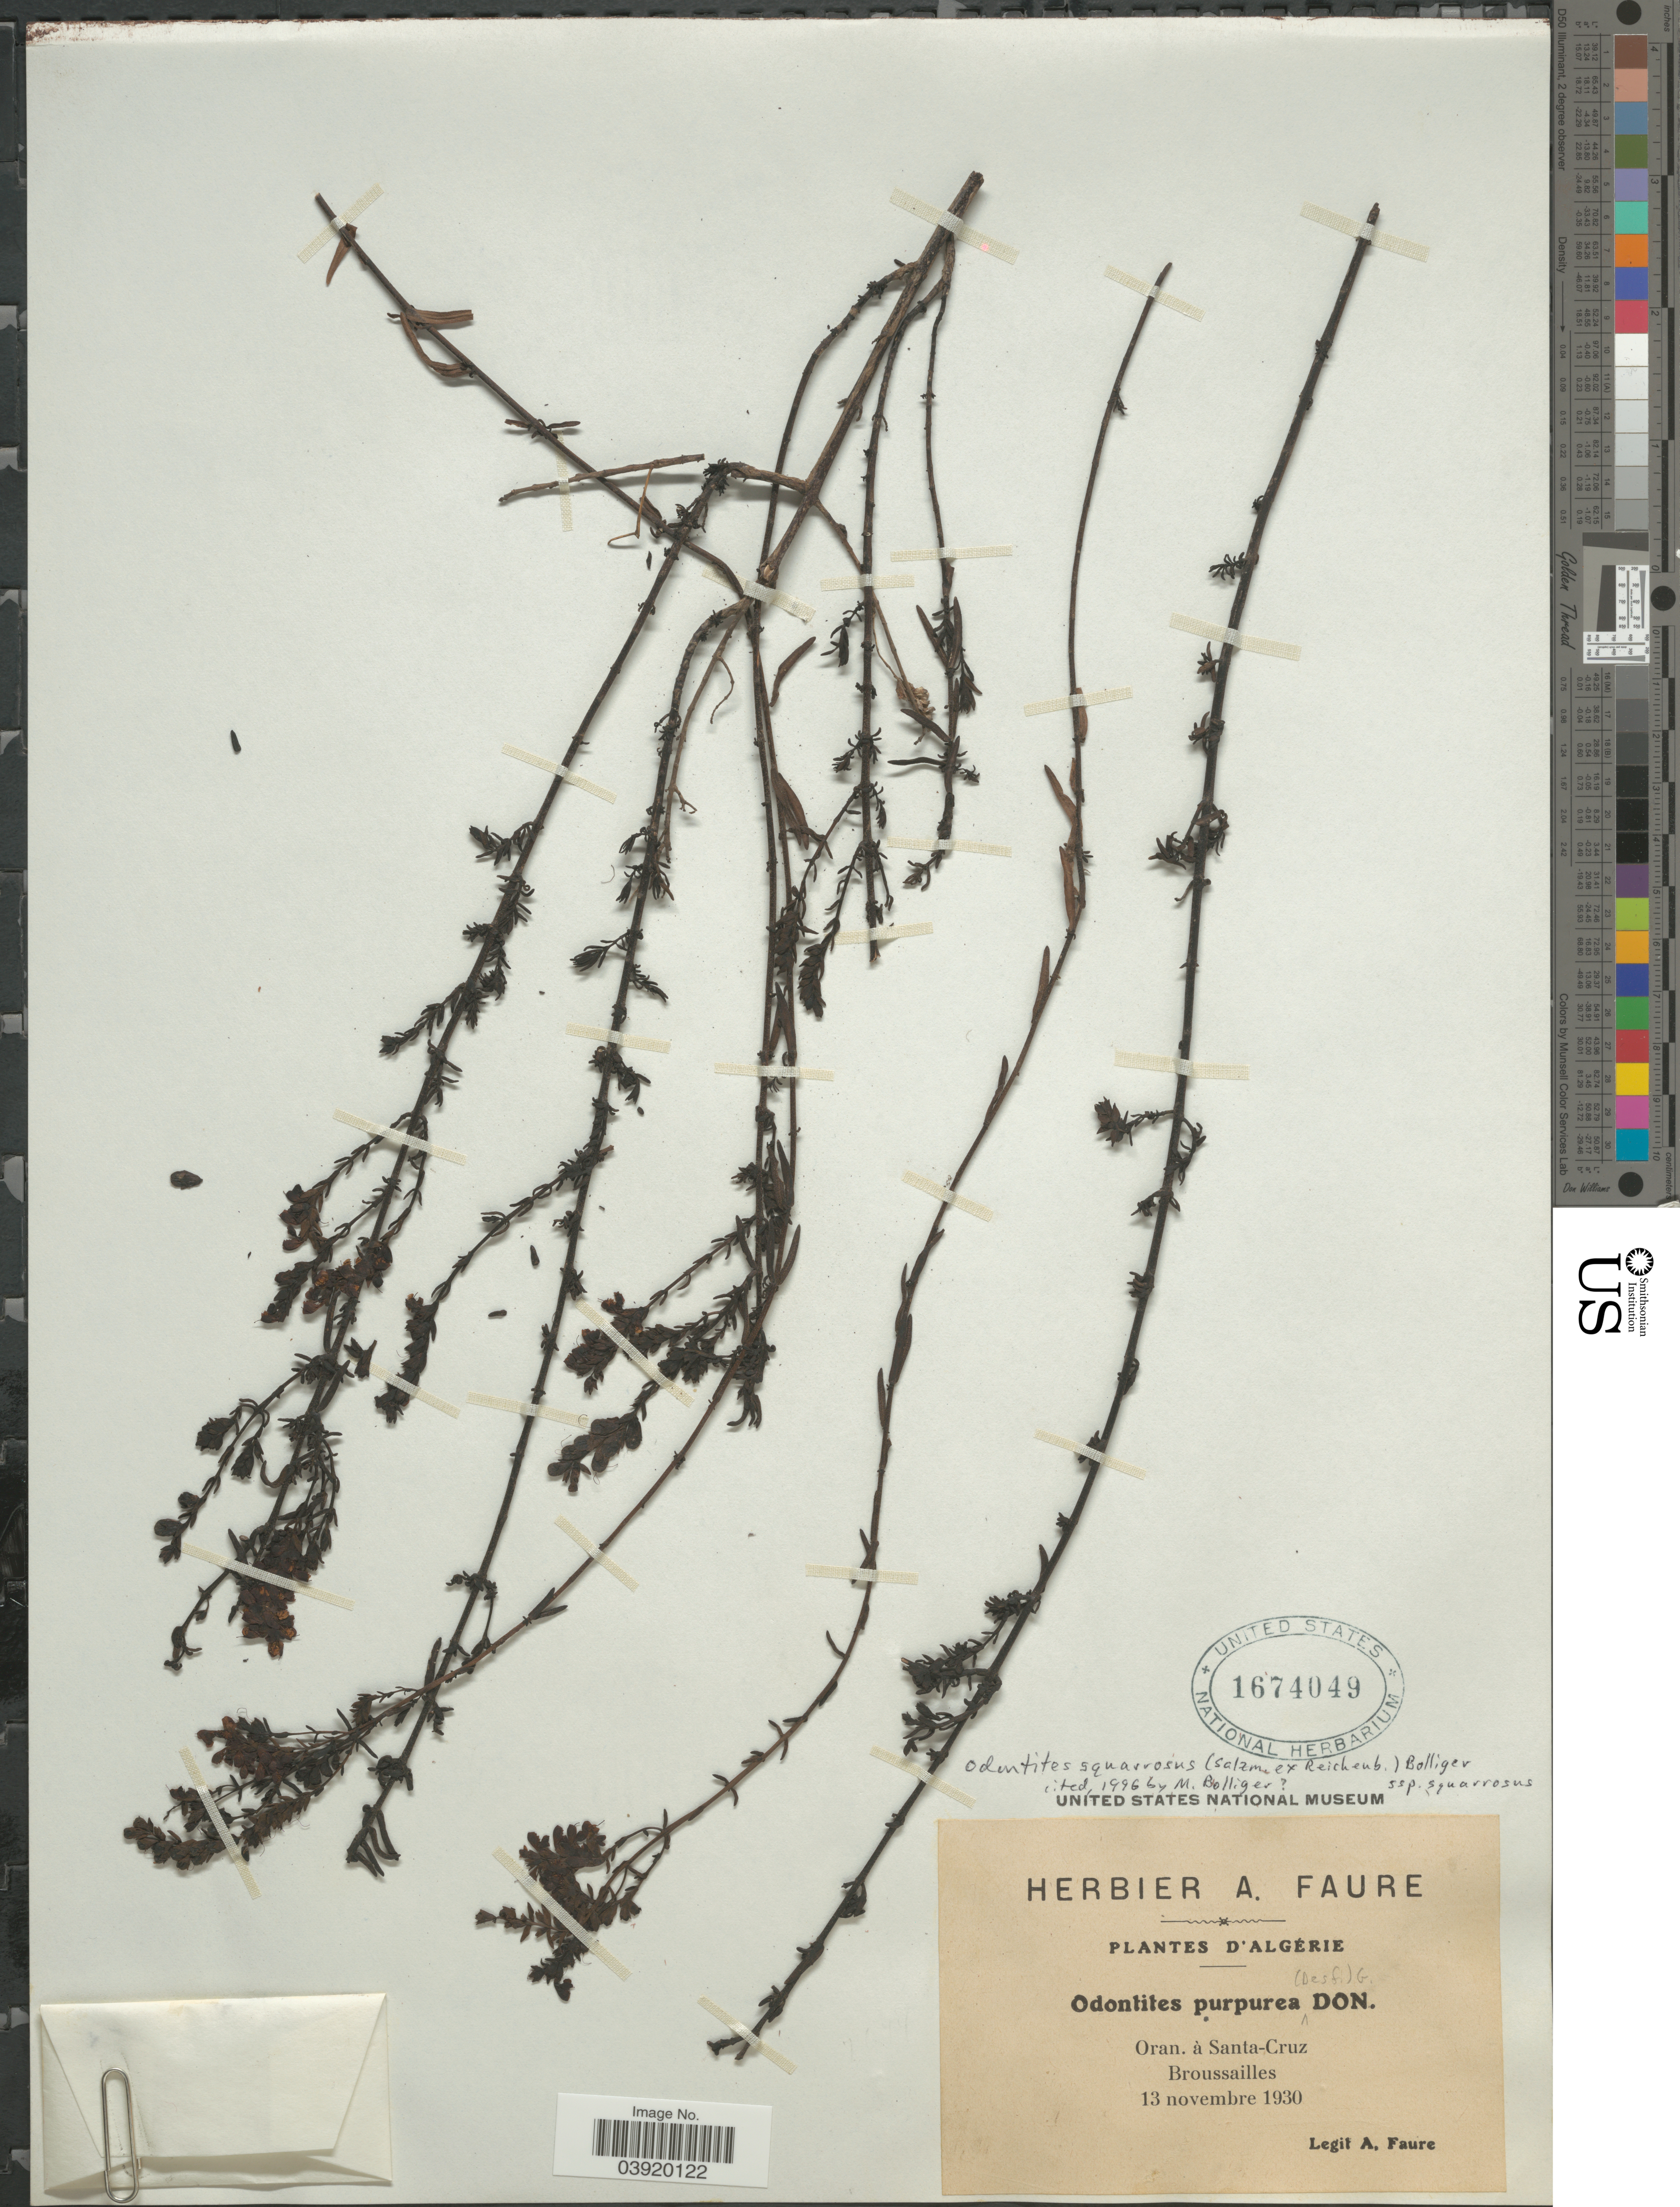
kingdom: Plantae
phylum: Tracheophyta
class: Magnoliopsida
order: Lamiales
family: Orobanchaceae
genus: Odontites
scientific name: Odontites squarrosus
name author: (Salzm. ex Rchb.) Bolliger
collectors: A. Faure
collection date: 1930-11-13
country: Algeria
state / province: Oran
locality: Oran. à Santa-Cruz. Broussailles.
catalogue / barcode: US 1674049